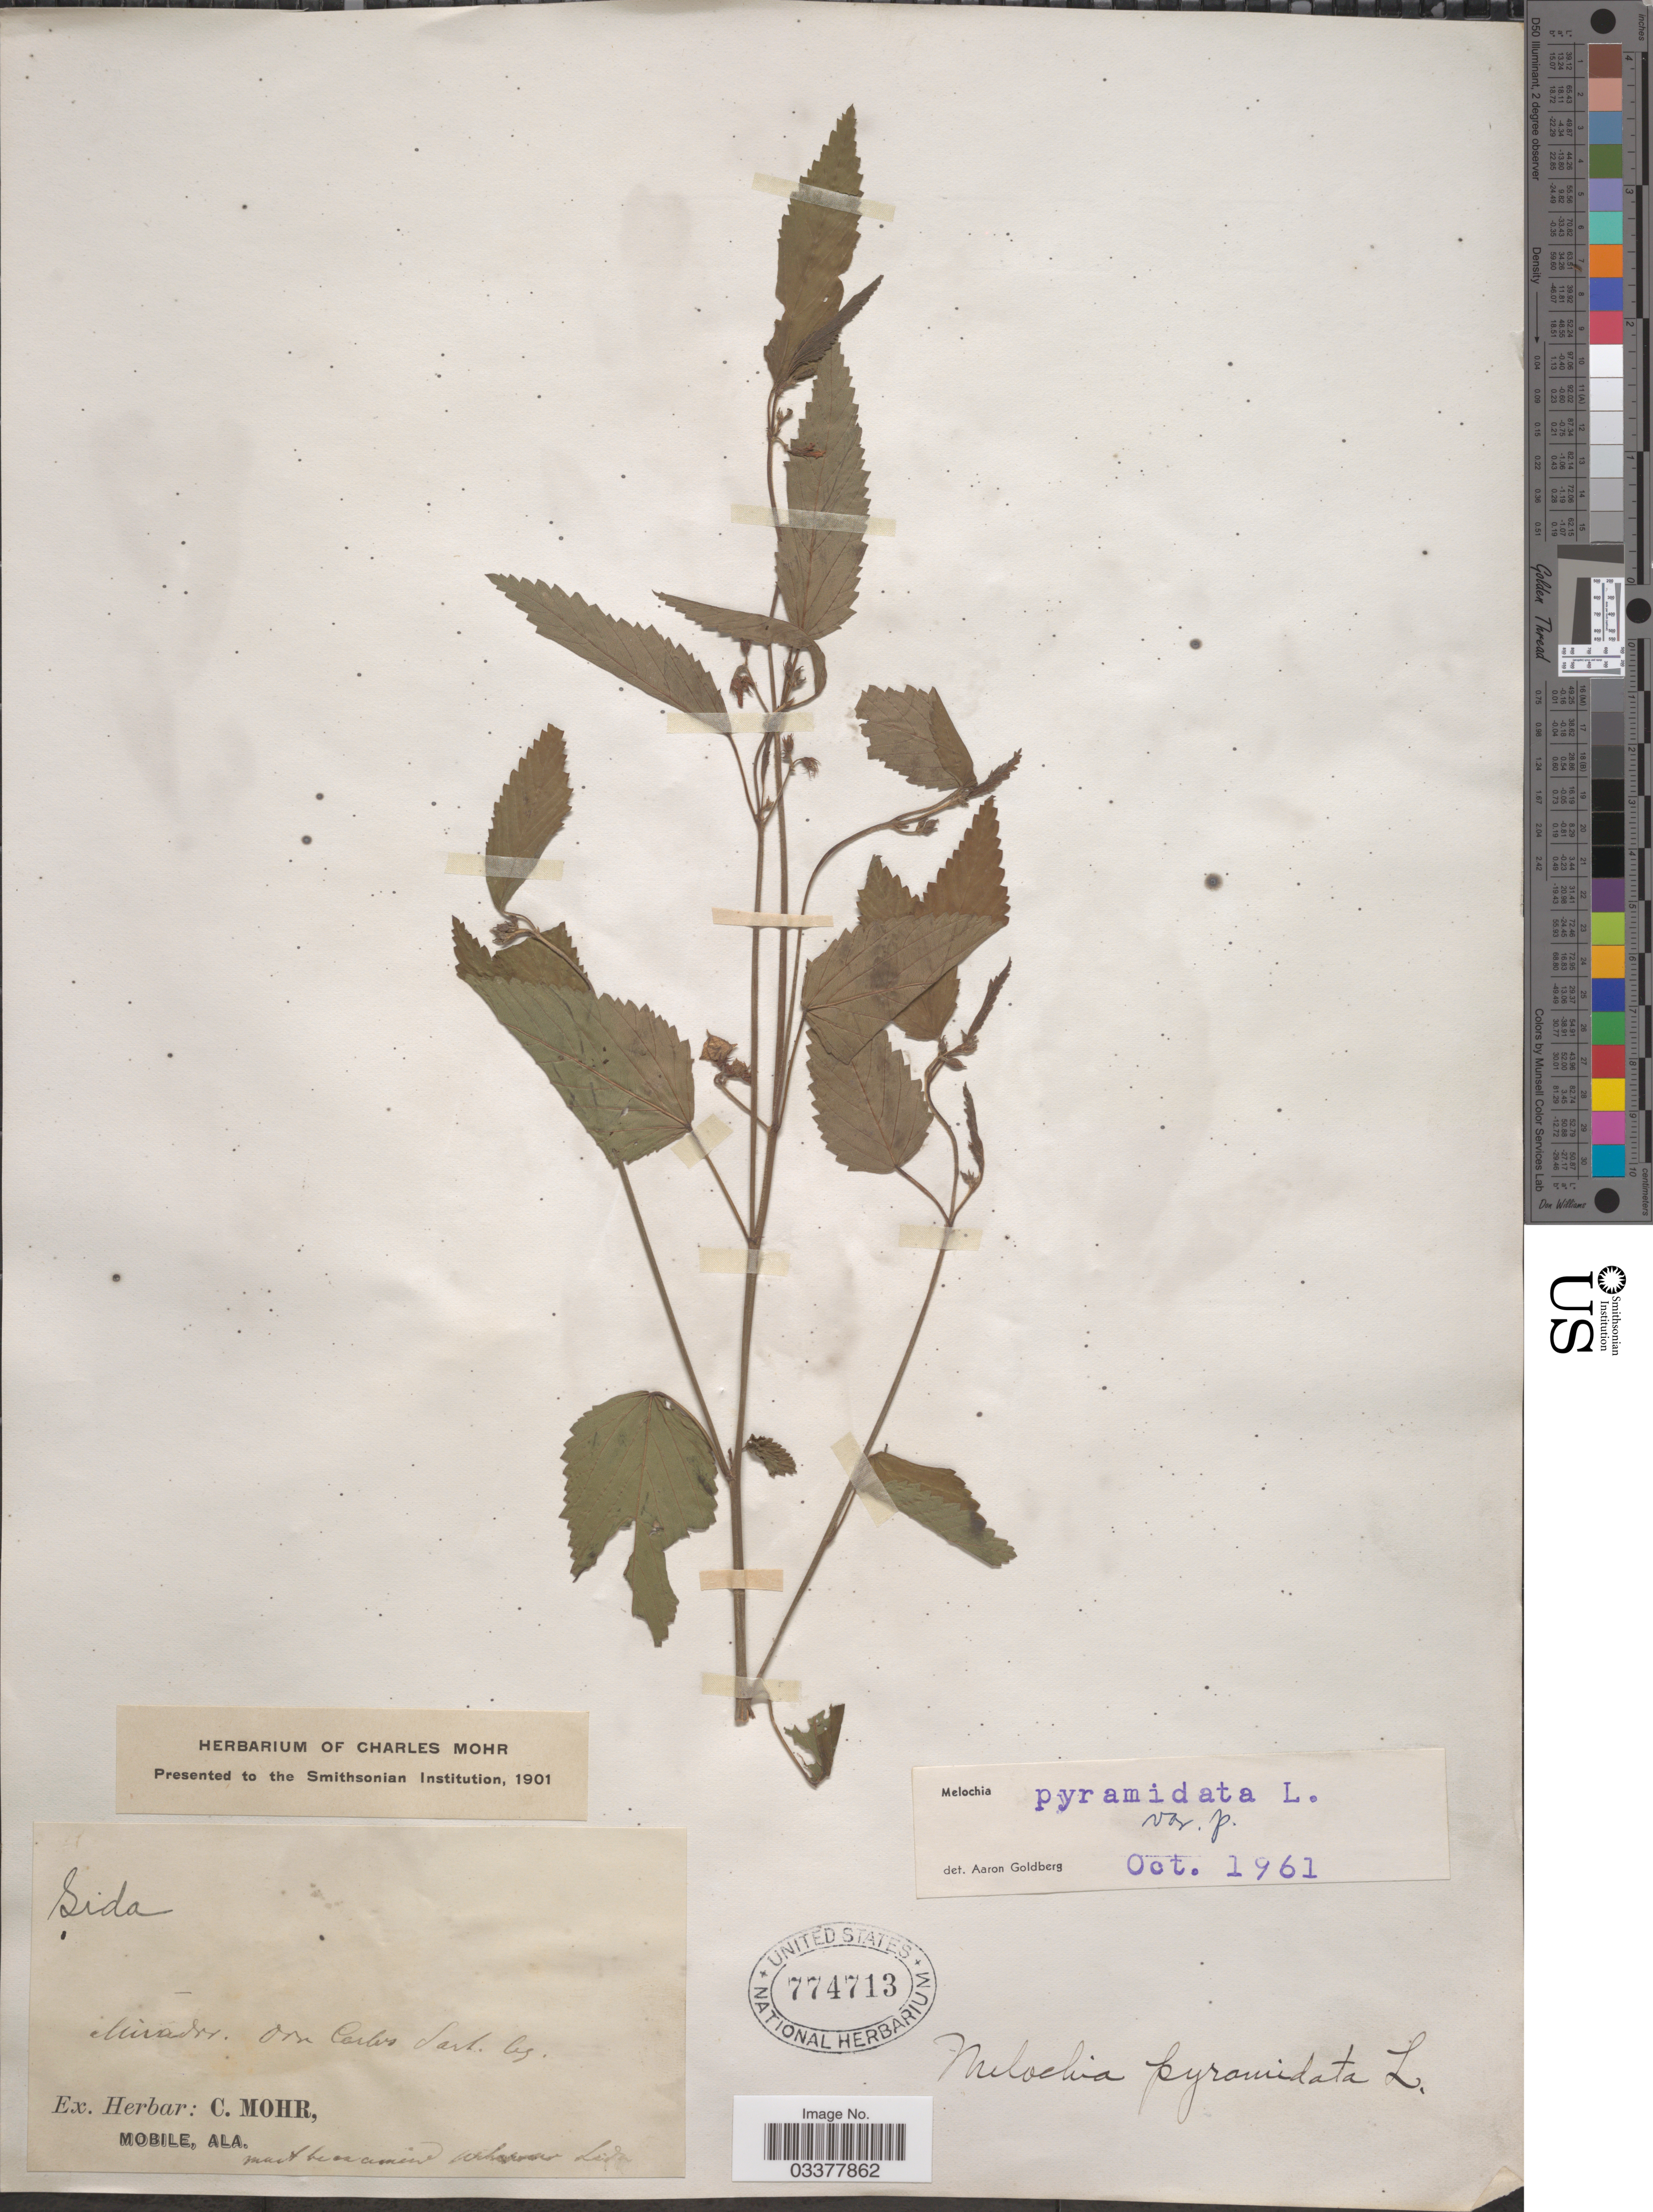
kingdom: Plantae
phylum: Tracheophyta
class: Magnoliopsida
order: Malvales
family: Malvaceae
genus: Melochia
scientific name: Melochia pyramidata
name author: L.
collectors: C. Sart.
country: Mexico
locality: Mirador.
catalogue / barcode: US 774713